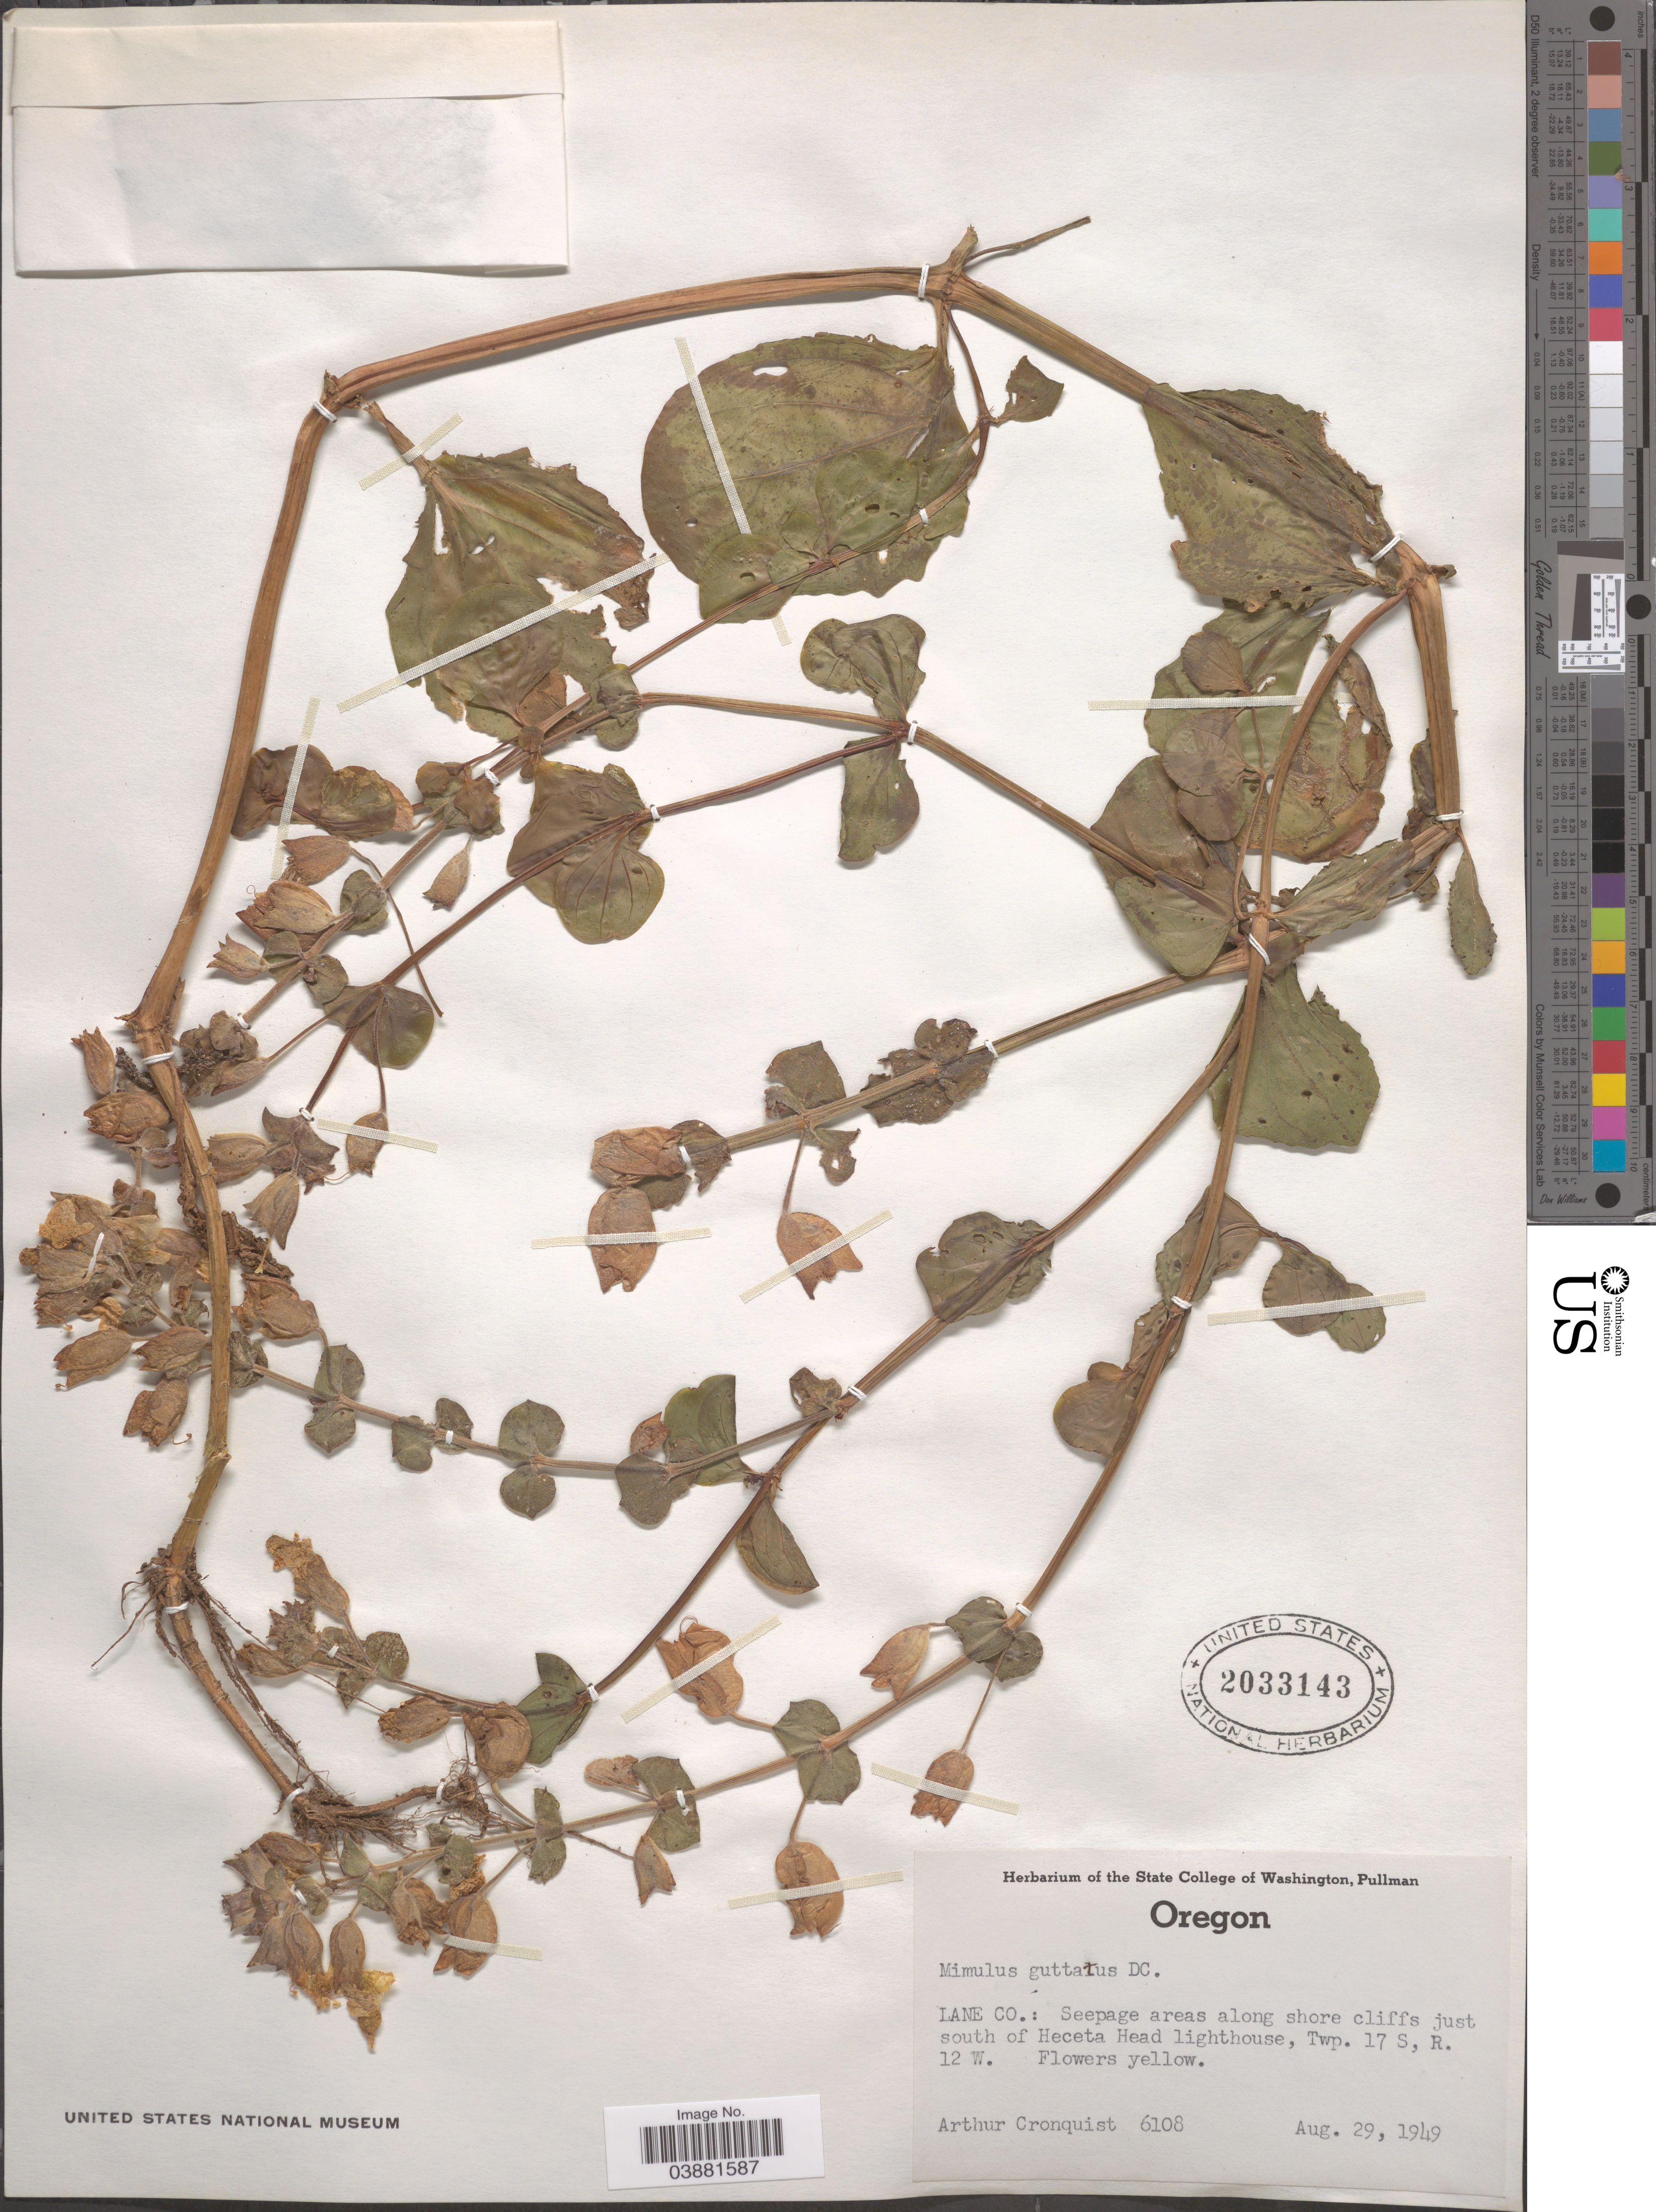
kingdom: Plantae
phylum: Tracheophyta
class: Magnoliopsida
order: Lamiales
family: Phrymaceae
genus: Mimulus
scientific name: Mimulus guttatus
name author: DC.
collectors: A. J. Cronquist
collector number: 6108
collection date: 1949-08-29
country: United States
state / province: Oregon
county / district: Lane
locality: Lane Co.: Seepage areas along shore cliffs just south of Heceta Head lighthouse, Twp. 17 S, R. 12 W.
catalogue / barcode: US 2033143